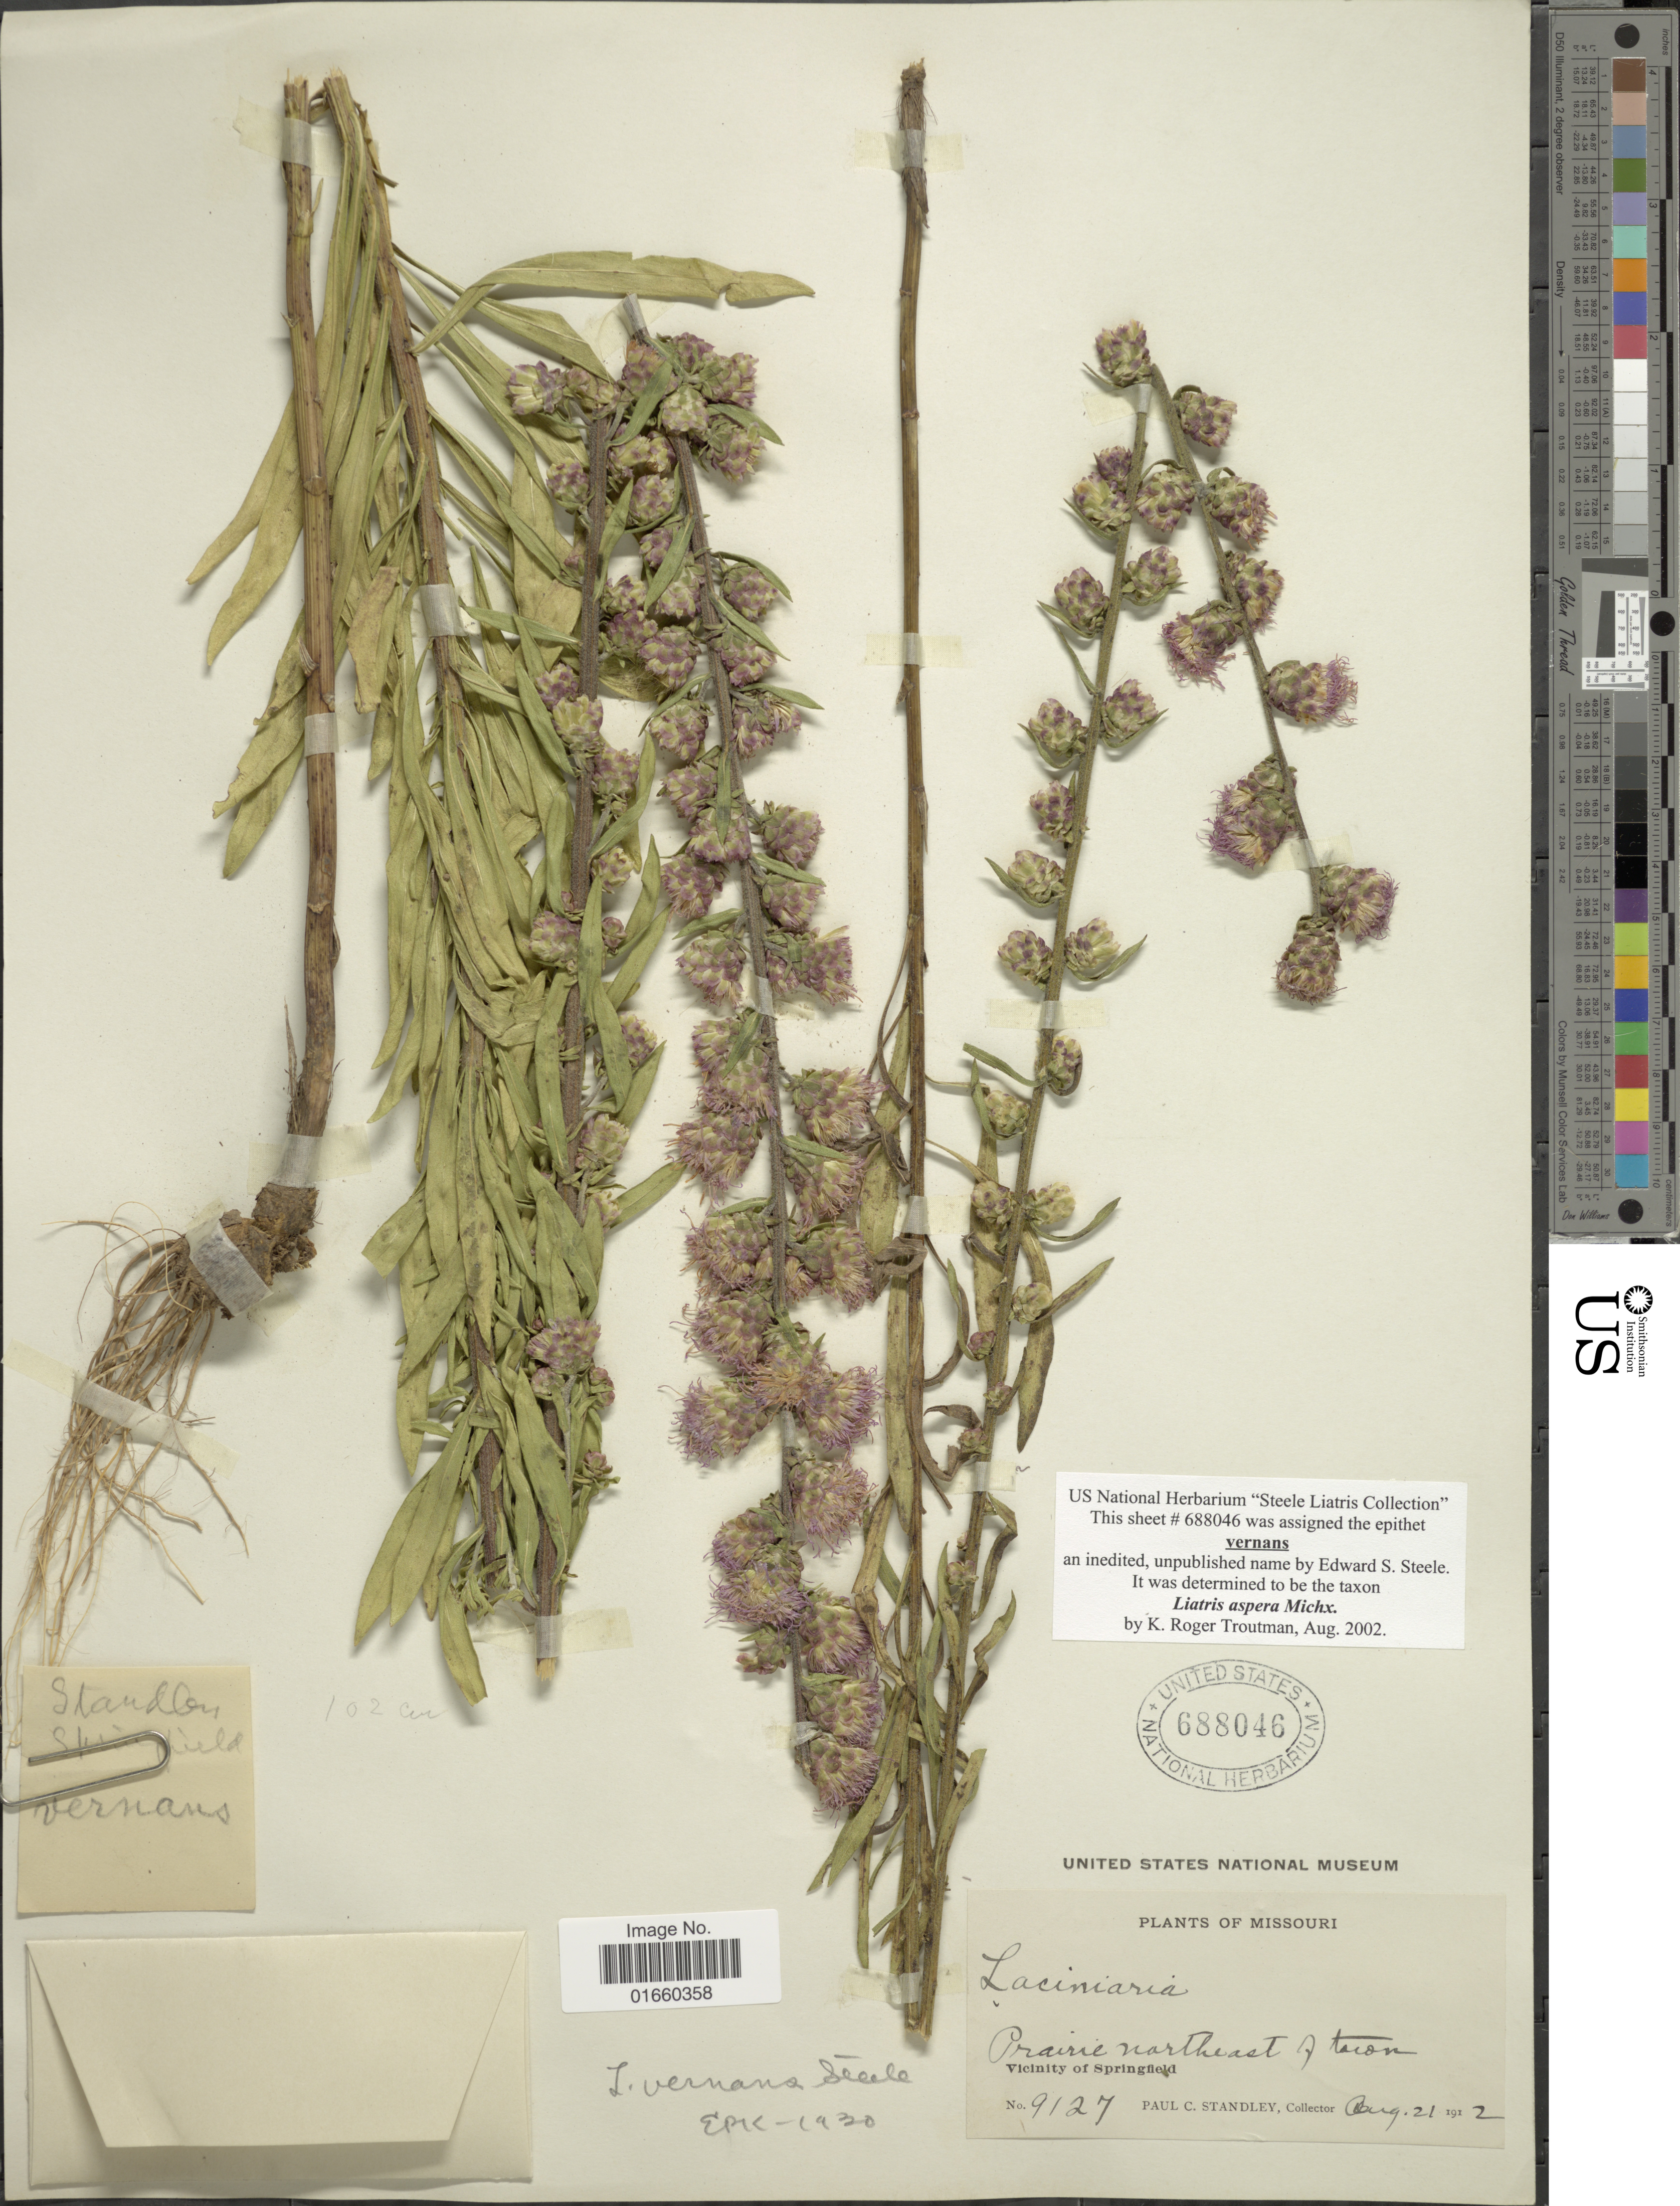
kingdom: Plantae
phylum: Tracheophyta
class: Magnoliopsida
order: Asterales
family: Asteraceae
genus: Liatris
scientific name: Liatris aspera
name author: Michx.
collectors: P. C. Standley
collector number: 9127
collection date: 1912-08-21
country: United States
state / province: Mississippi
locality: Prairie northeast a tacon, Vicinity of Springfield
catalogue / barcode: US 688046